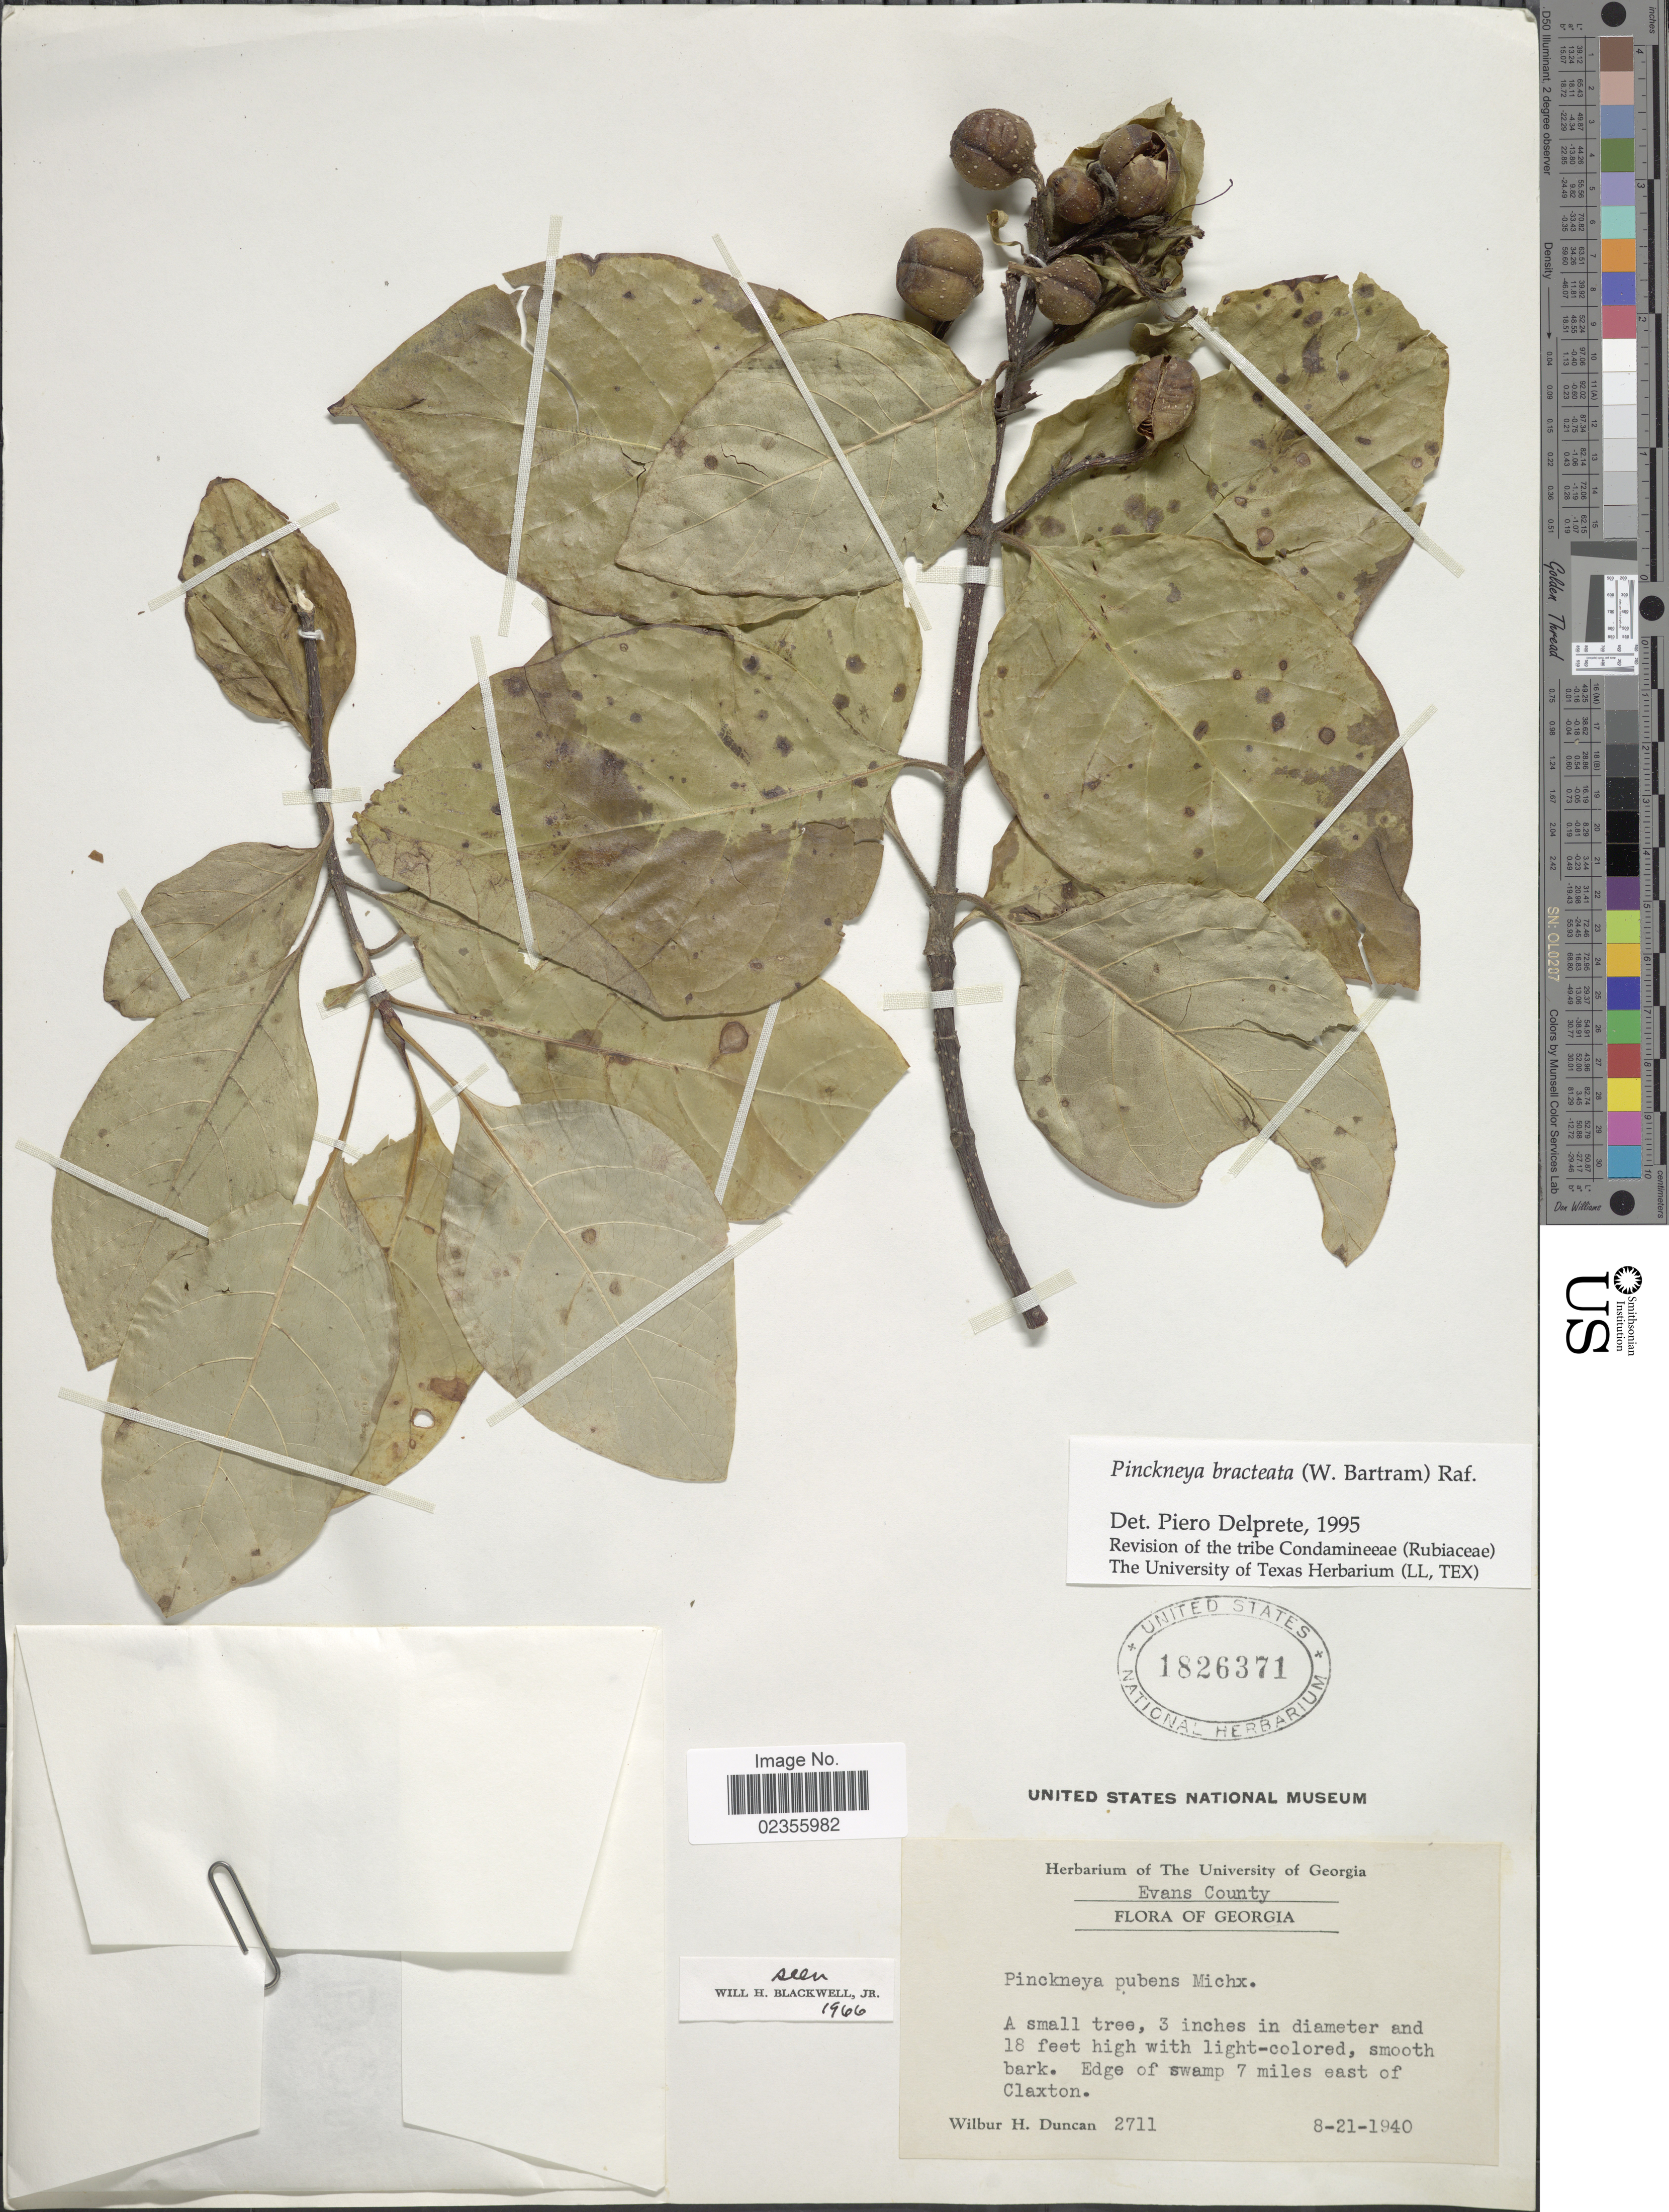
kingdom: Plantae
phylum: Tracheophyta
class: Magnoliopsida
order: Gentianales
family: Rubiaceae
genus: Pinckneya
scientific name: Pinckneya pubens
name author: Michx.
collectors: W. H. Duncan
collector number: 2711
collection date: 1940-08-21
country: United States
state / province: Georgia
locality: Evans County. Georgia. Edge of swamp 7 miles east of Claxton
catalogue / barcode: US 1826371